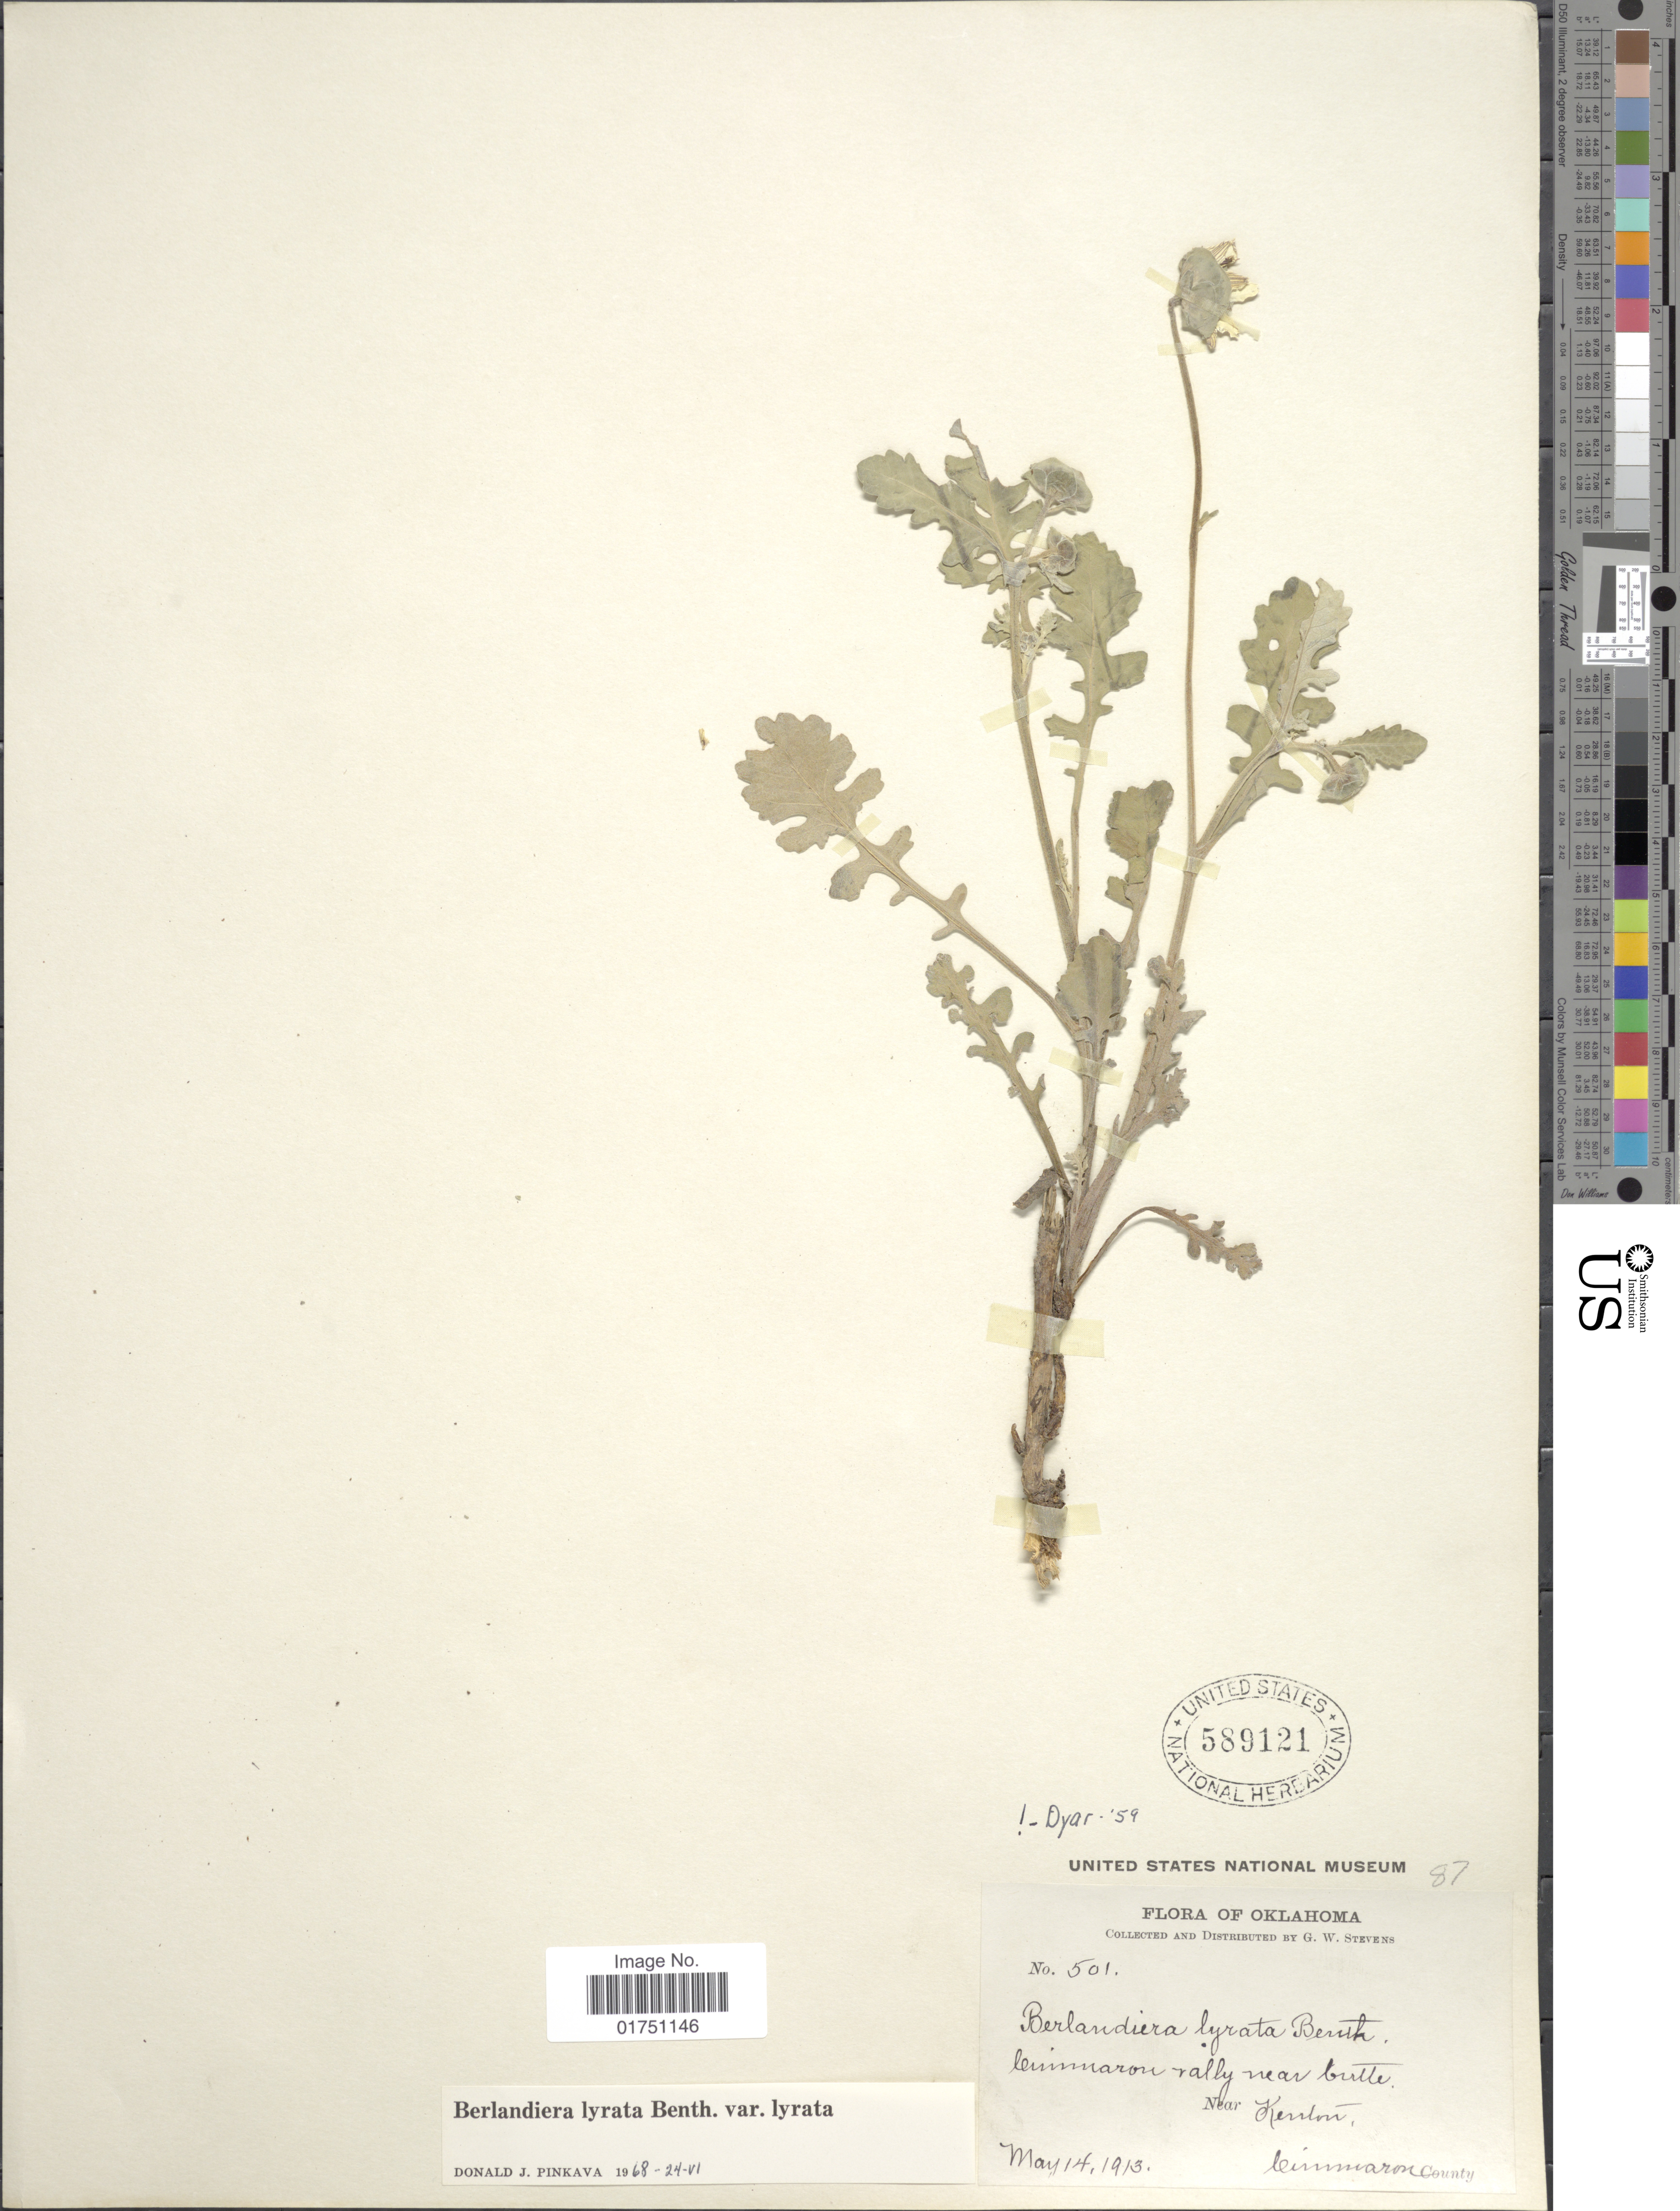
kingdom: Plantae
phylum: Tracheophyta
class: Magnoliopsida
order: Asterales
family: Asteraceae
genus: Berlandiera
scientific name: Berlandiera lyrata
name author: Benth.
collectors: G. W. Stevens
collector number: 501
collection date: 1913-05-14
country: United States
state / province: Oklahoma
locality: Cimmaron valley near butte. Near Kenton, Cimmaron County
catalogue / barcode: US 589121